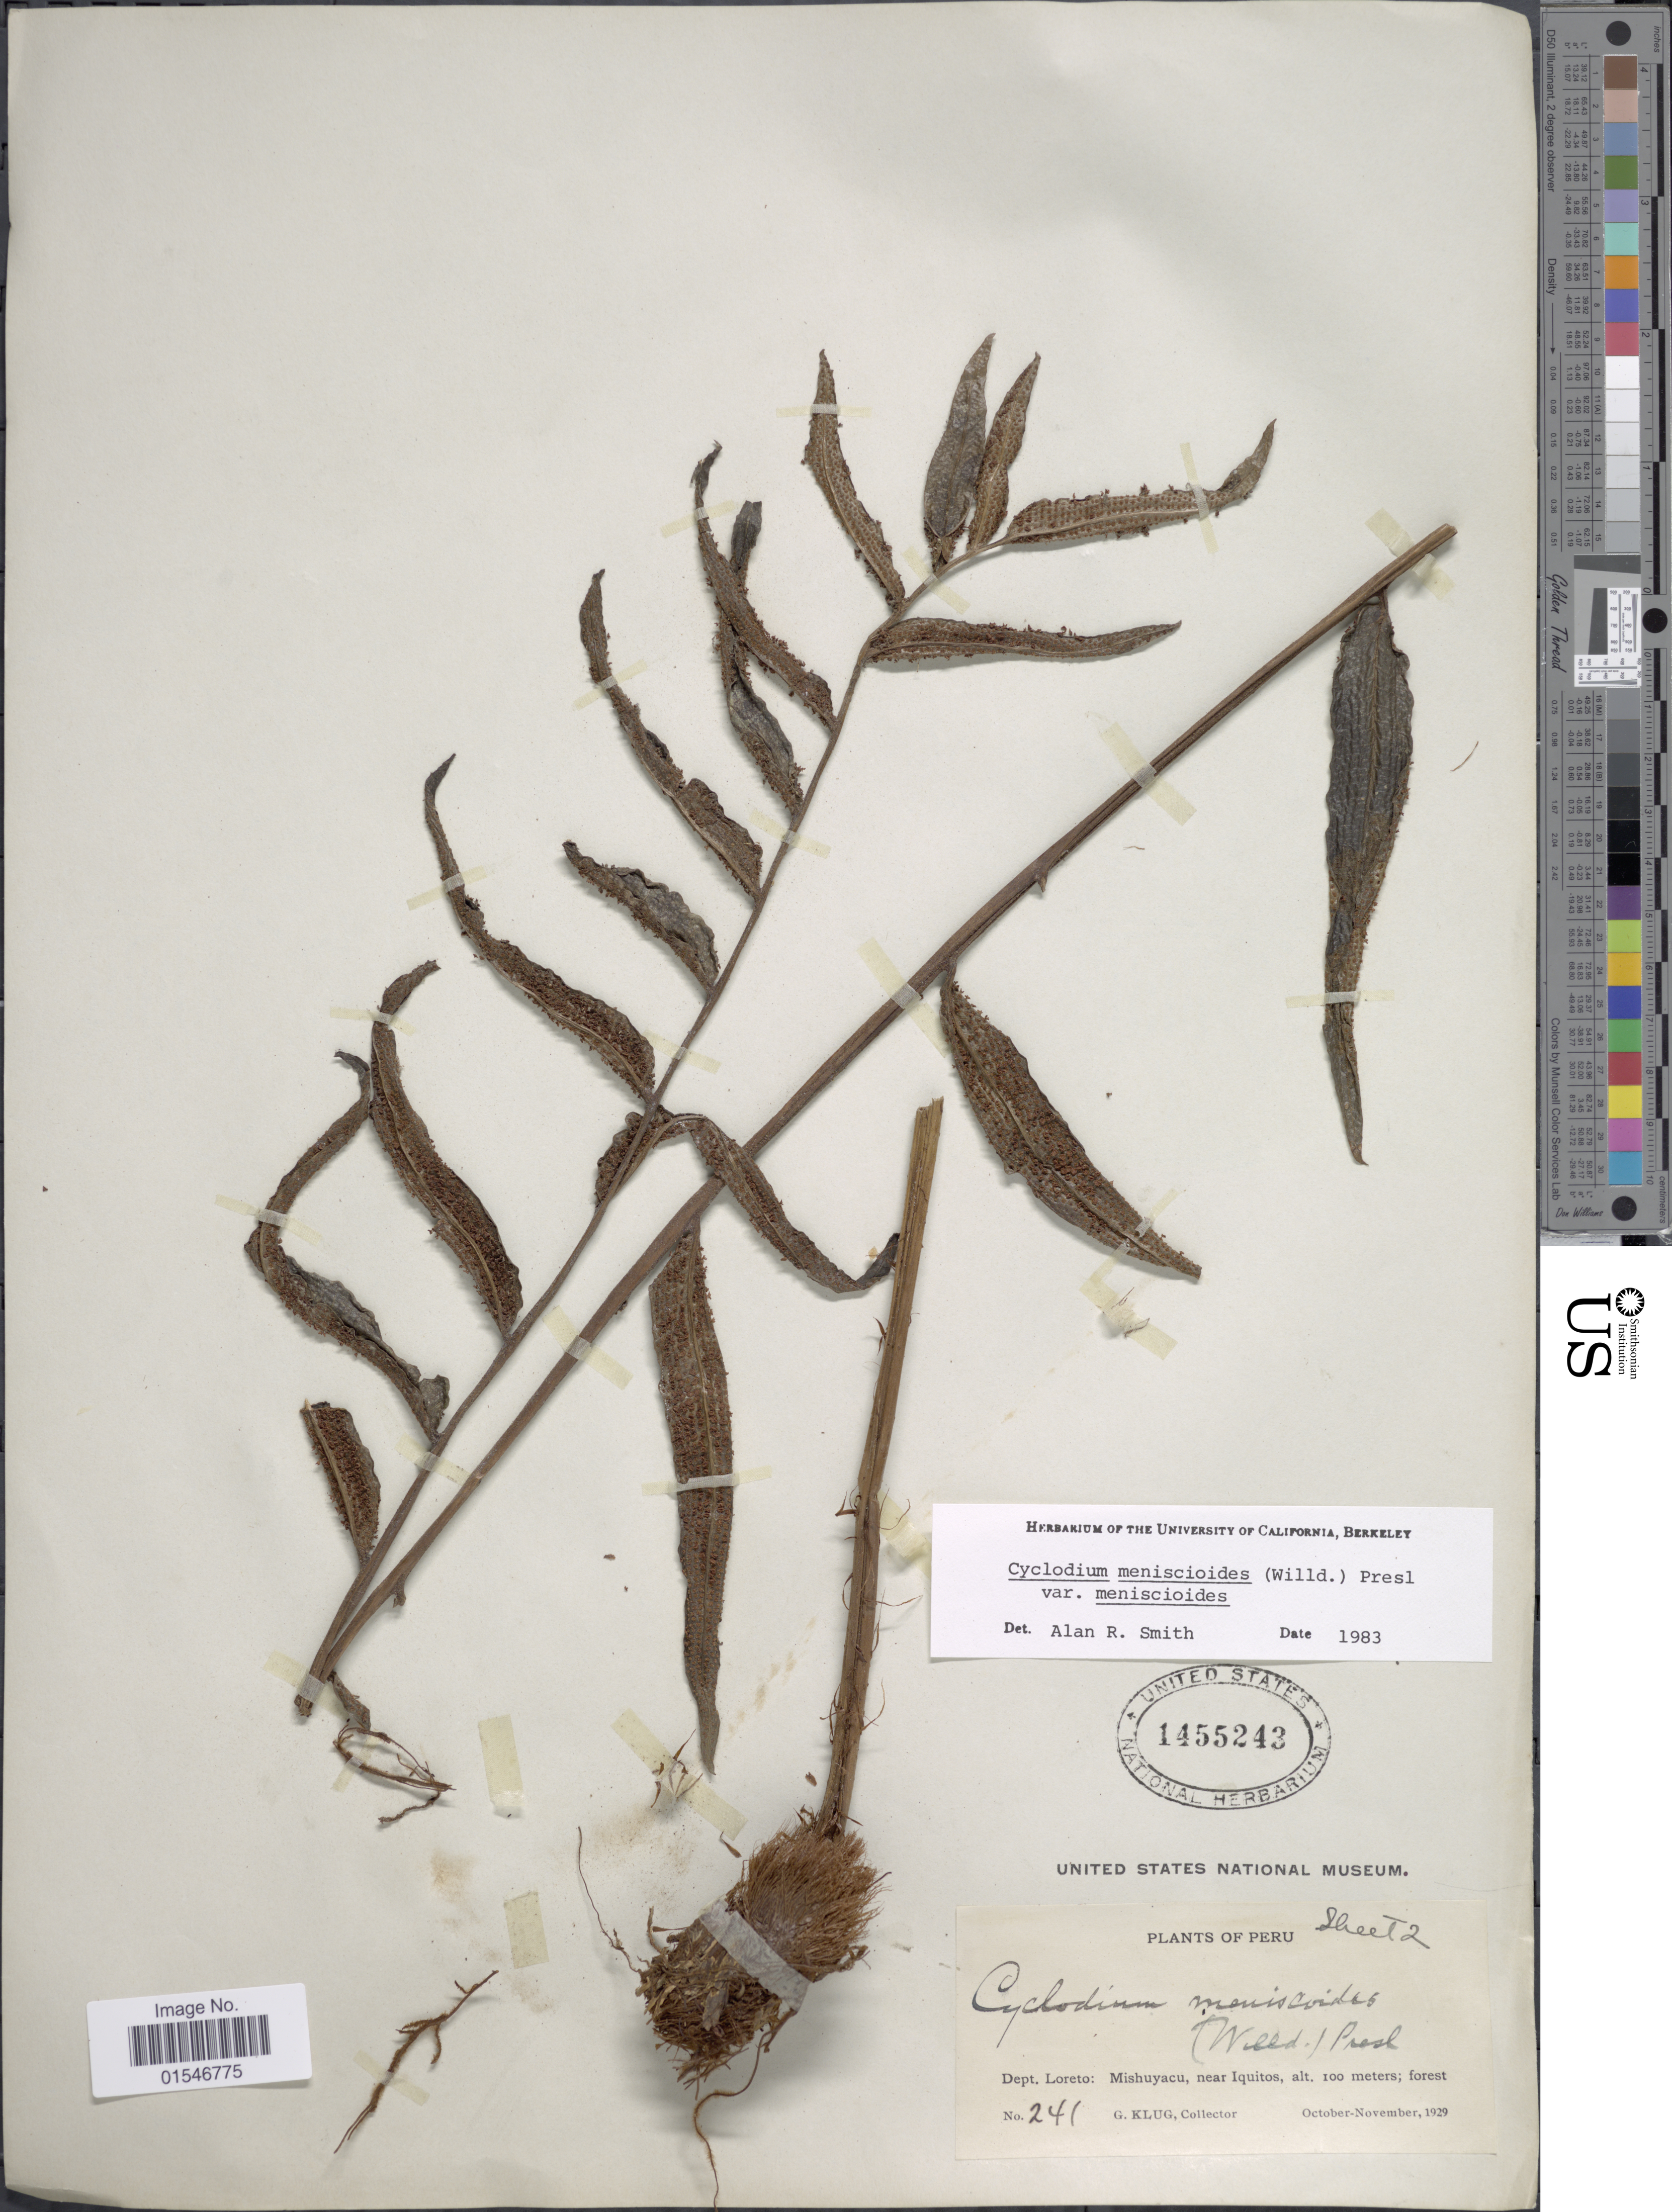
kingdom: Plantae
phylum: Tracheophyta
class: Polypodiopsida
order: Polypodiales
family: Dryopteridaceae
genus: Cyclodium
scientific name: Cyclodium meniscioides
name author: (Willd.) C. Presl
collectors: G. Klug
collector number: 241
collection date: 1929-10/1929-11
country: Peru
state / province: Loreto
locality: Peru, Dept. Loreto: Mishuyacu, near Iquitos.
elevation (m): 100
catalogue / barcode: US 1455243